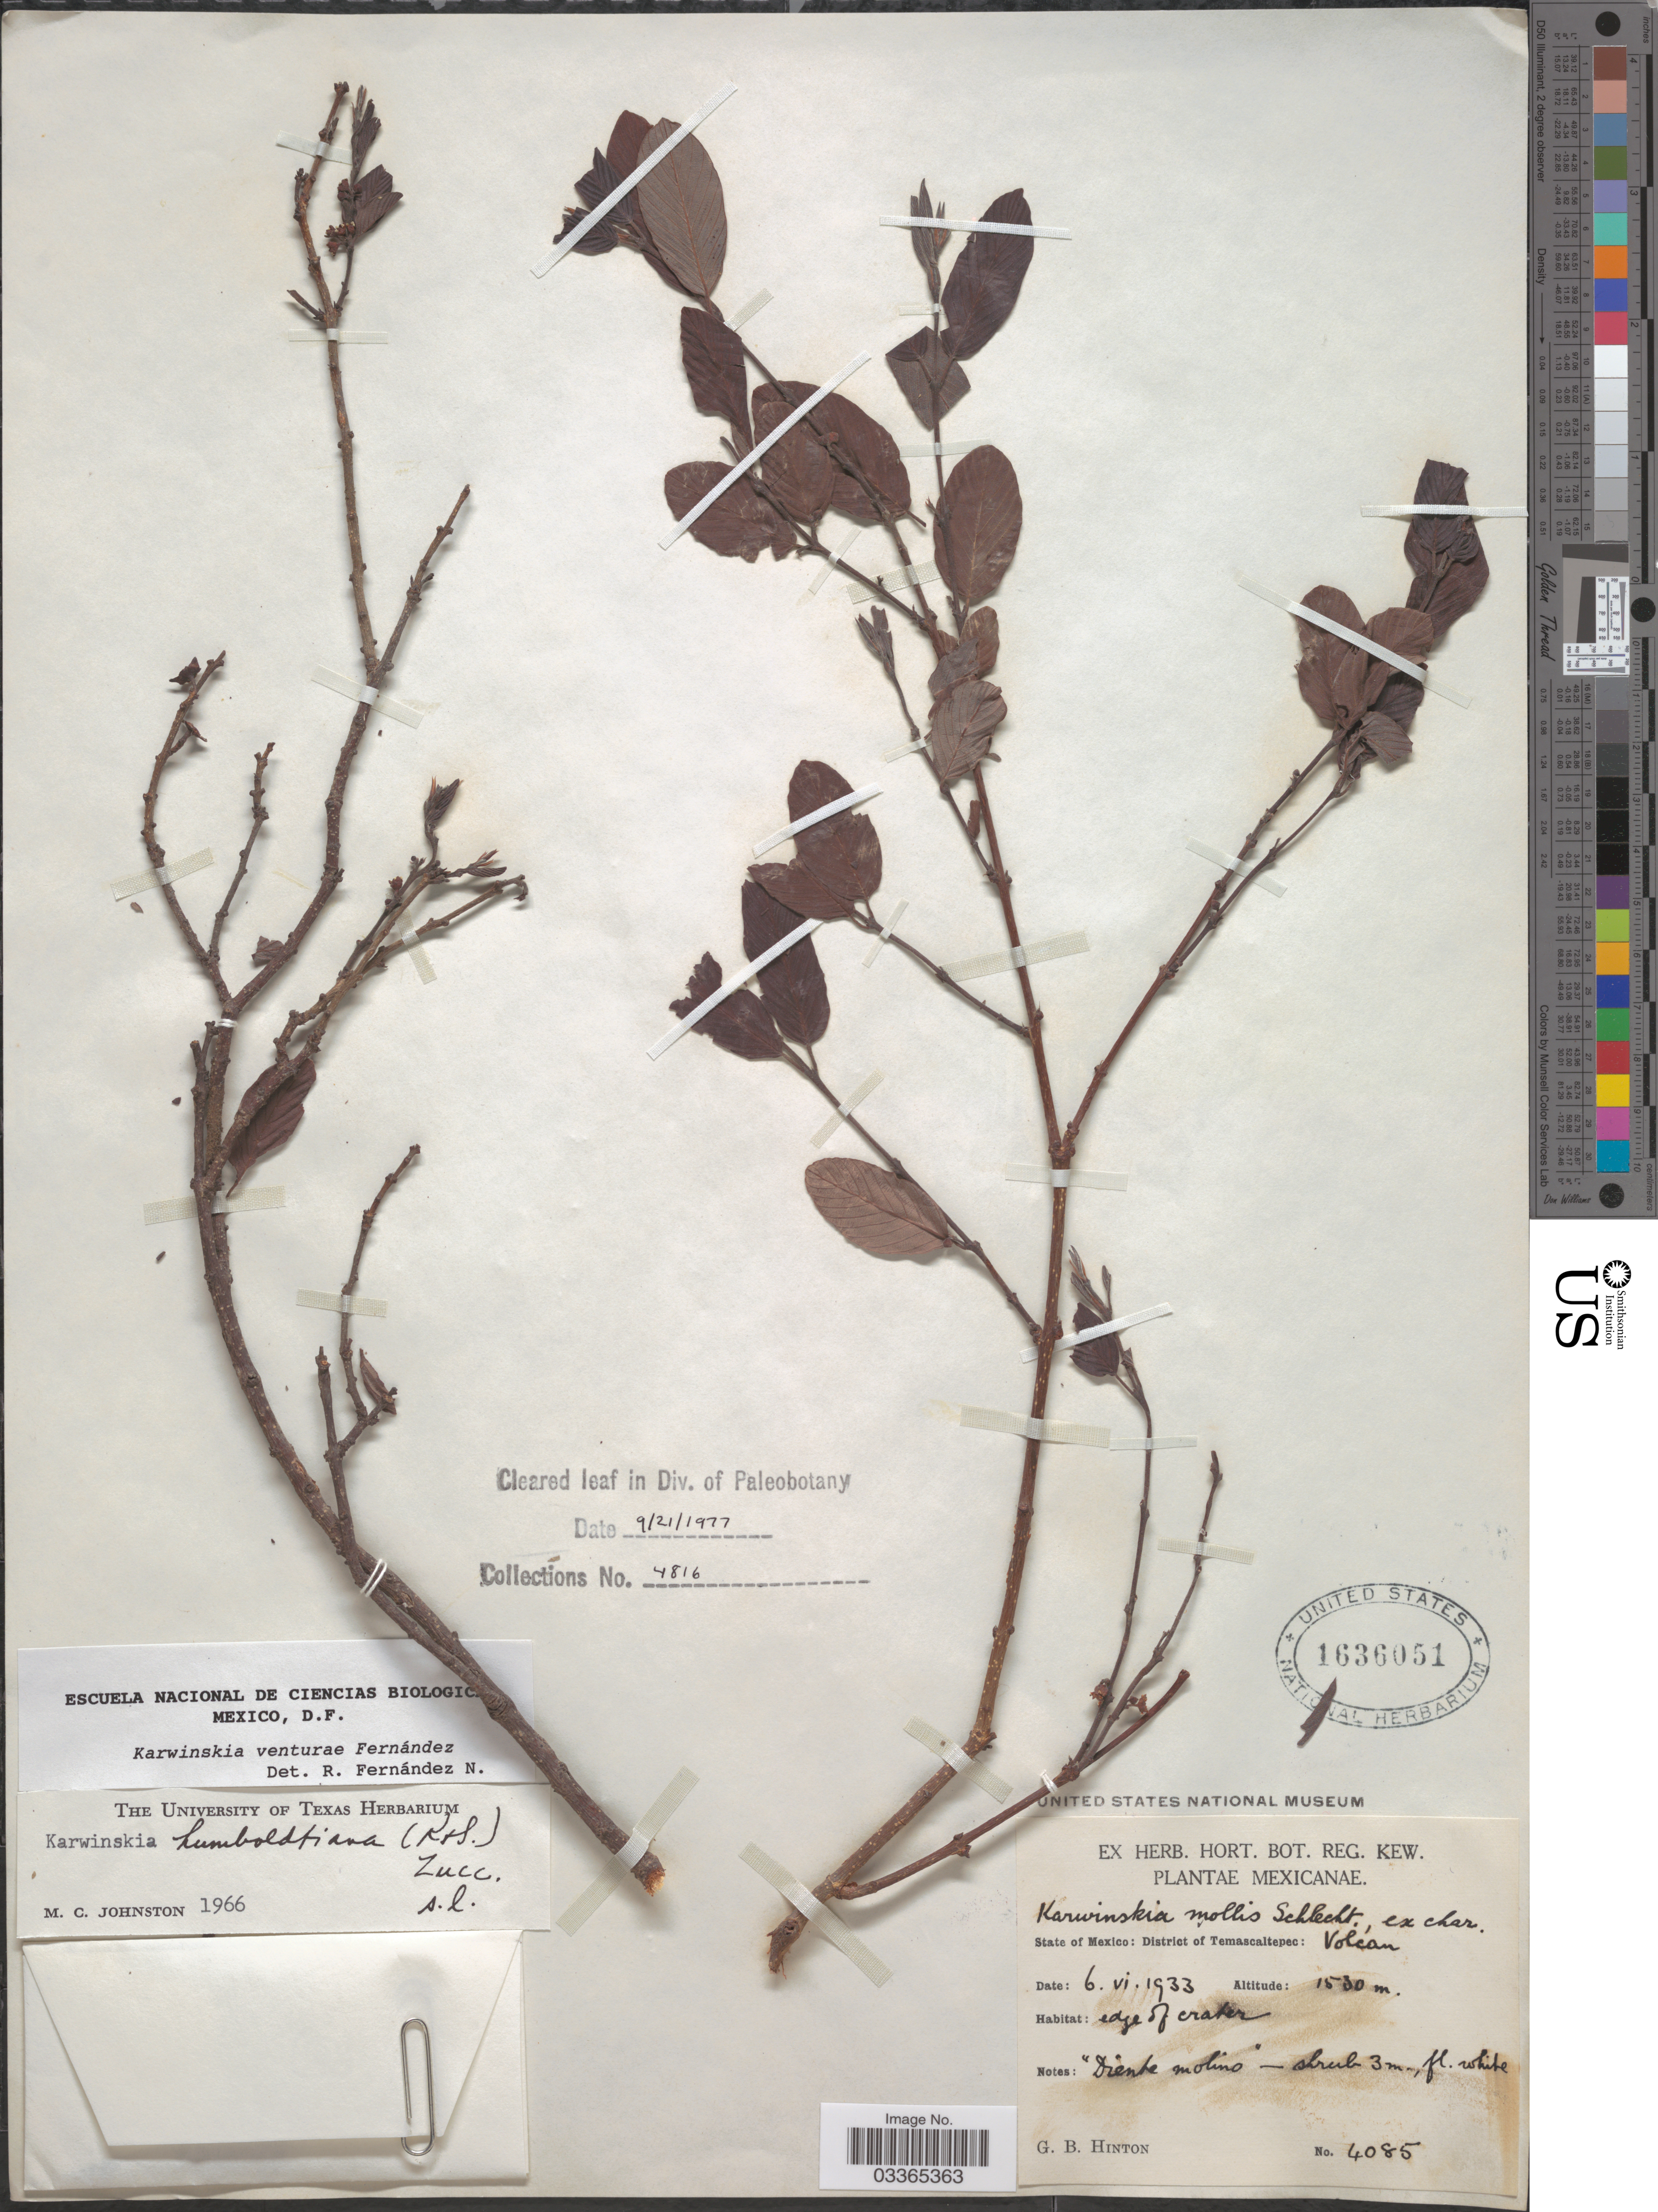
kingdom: Plantae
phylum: Tracheophyta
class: Magnoliopsida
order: Rosales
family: Rhamnaceae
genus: Karwinskia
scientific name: Karwinskia venturae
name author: Fernández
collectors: G. B. Hinton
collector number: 4085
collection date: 1933-06-06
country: Mexico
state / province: México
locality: District of Temascaltepec: Volcan.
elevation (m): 1530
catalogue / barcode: US 1636051